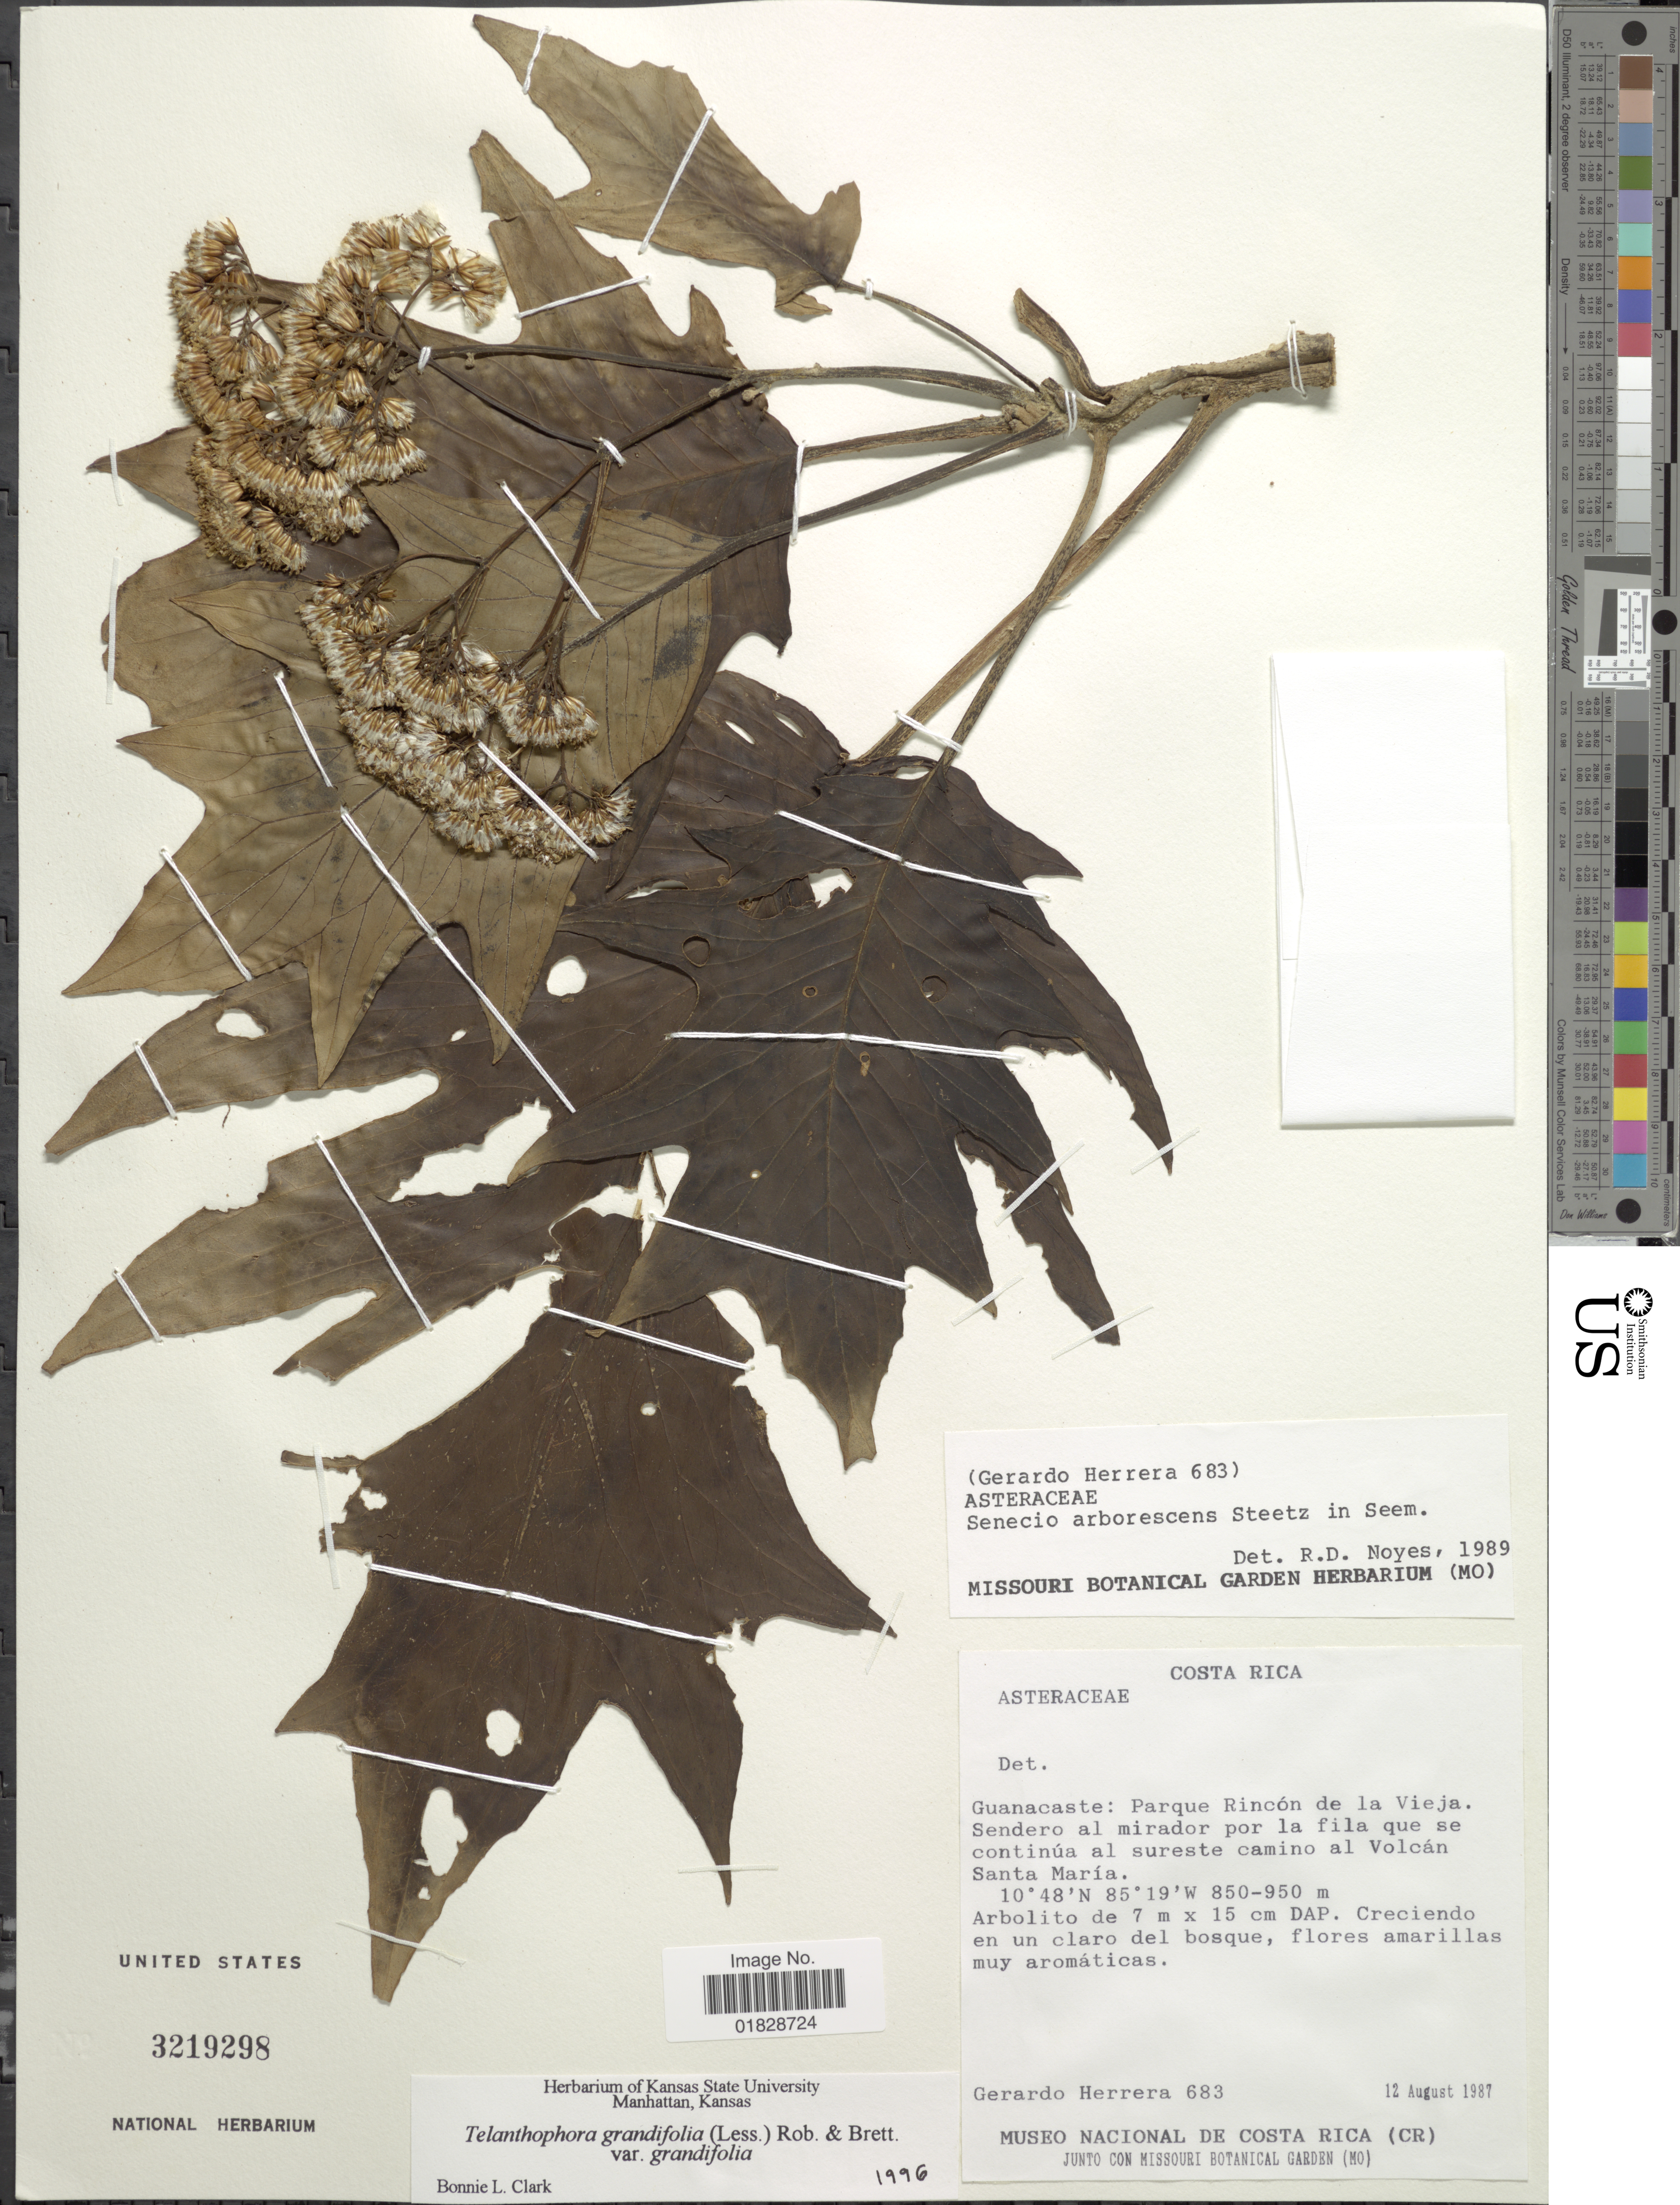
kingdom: Plantae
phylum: Tracheophyta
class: Magnoliopsida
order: Asterales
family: Asteraceae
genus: Telanthophora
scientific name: Telanthophora grandifolia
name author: (Less.) H. Rob. & Brettell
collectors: G. Herrera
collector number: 683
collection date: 1987-08-12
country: Costa Rica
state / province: Guanacaste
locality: Guanacaste: Parque Rincón de la Vieja. Sendero al mirador por la fila que se continúa al sureste camino al Volcán Santa María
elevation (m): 850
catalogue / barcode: US 3219298